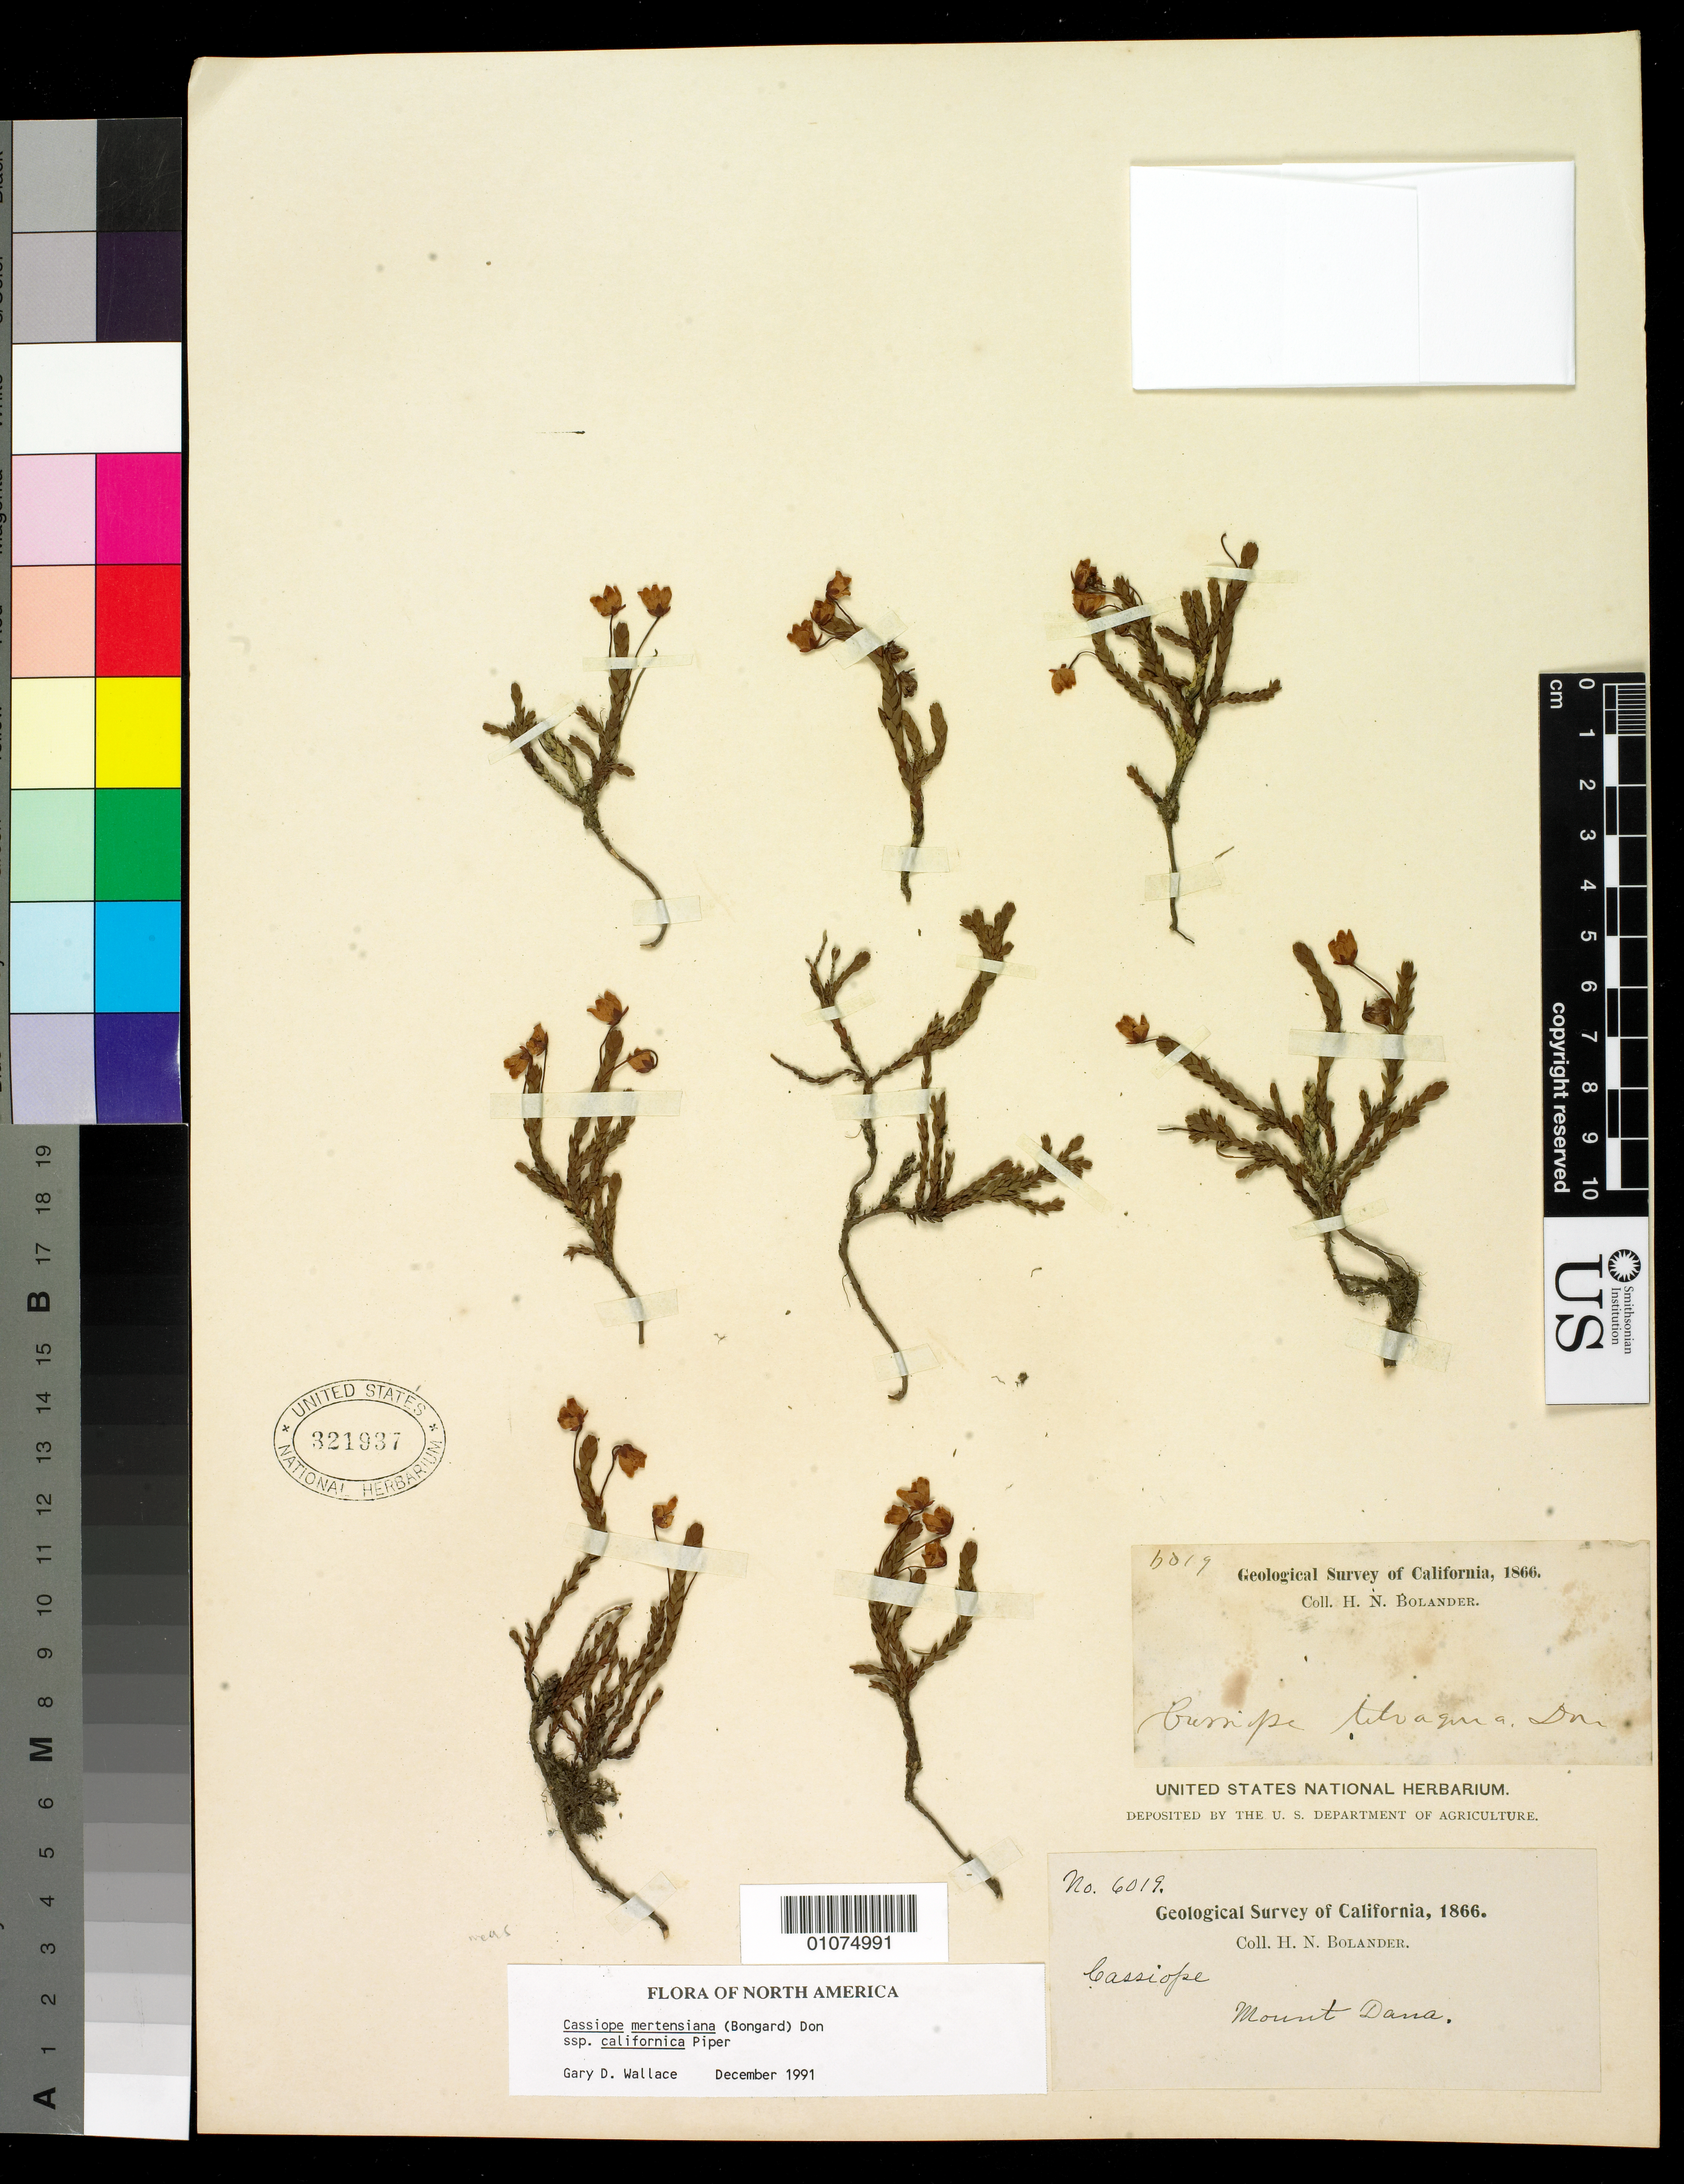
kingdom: Plantae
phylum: Tracheophyta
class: Magnoliopsida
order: Ericales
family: Ericaceae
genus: Cassiope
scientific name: Cassiope mertensiana subsp. californica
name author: Piper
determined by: Wallace, G. D.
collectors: H. Bolander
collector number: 6019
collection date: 1866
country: United States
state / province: California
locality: Mount Dana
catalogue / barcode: US 321937